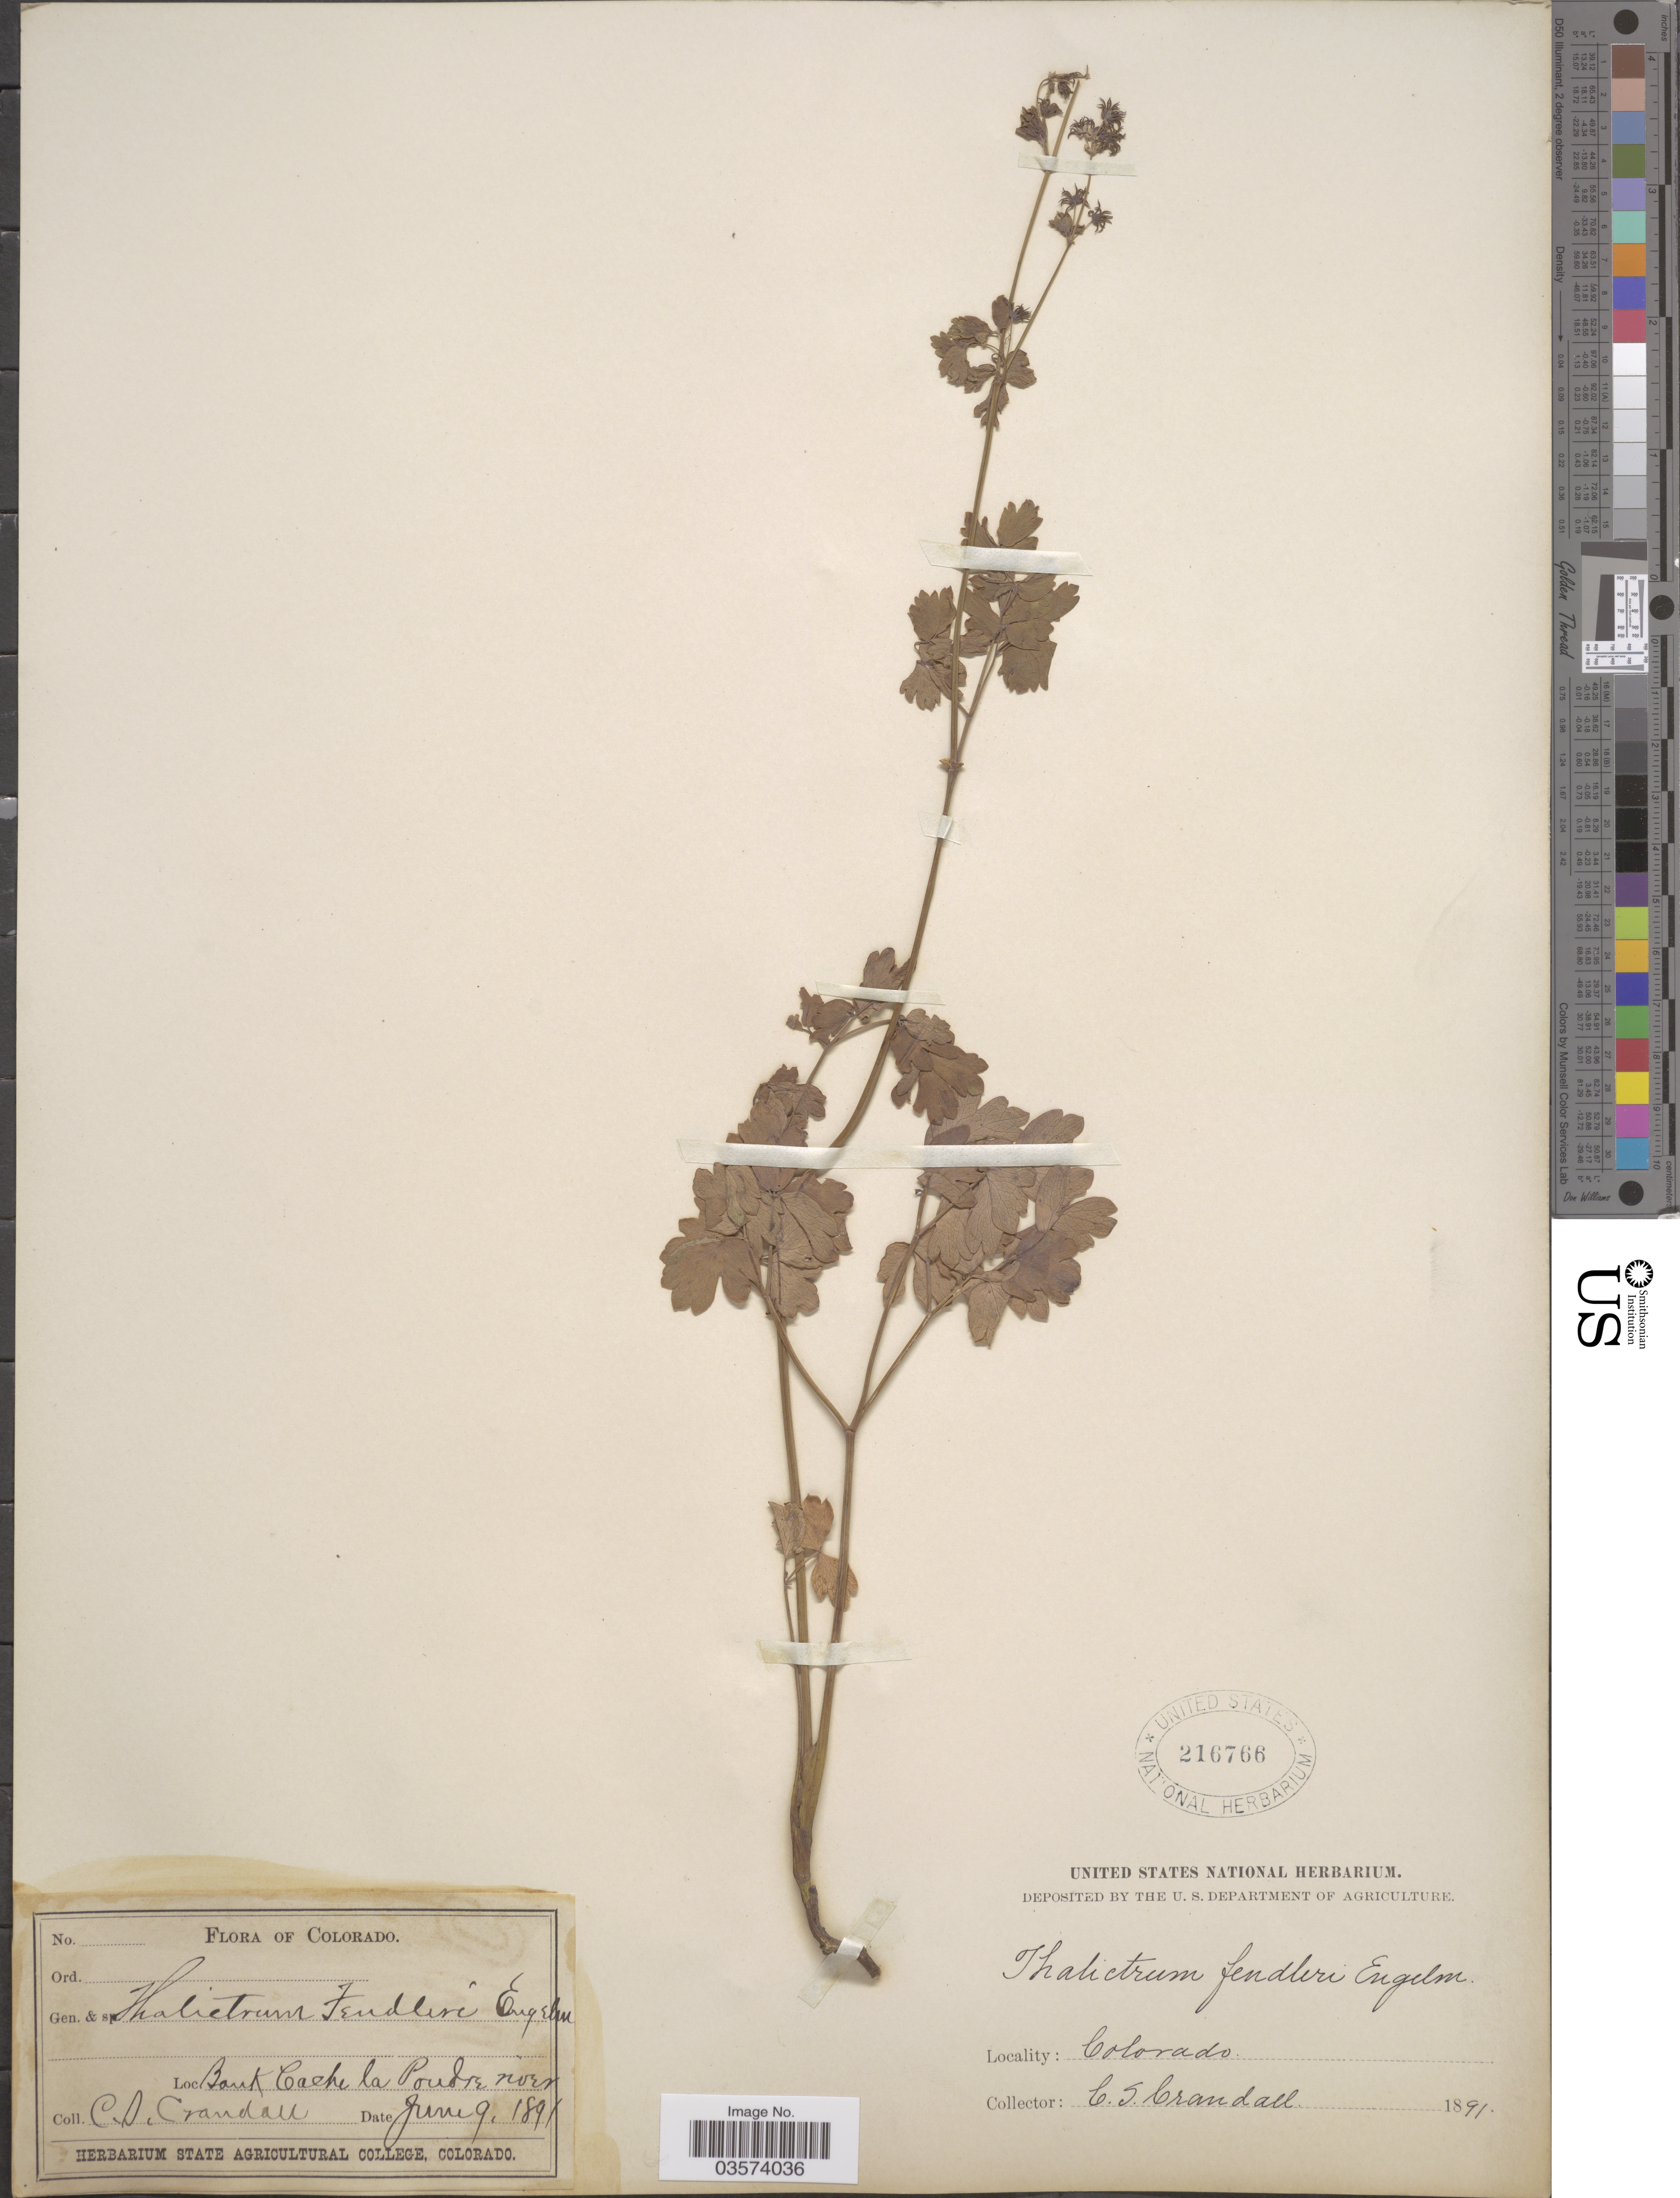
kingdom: Plantae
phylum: Tracheophyta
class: Magnoliopsida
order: Ranunculales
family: Ranunculaceae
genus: Thalictrum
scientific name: Thalictrum fendleri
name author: Engelm. ex A. Gray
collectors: C. Crandall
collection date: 1891-06-09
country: United States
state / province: Colorado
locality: Bank Cache la Poudre river.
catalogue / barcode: US 216766